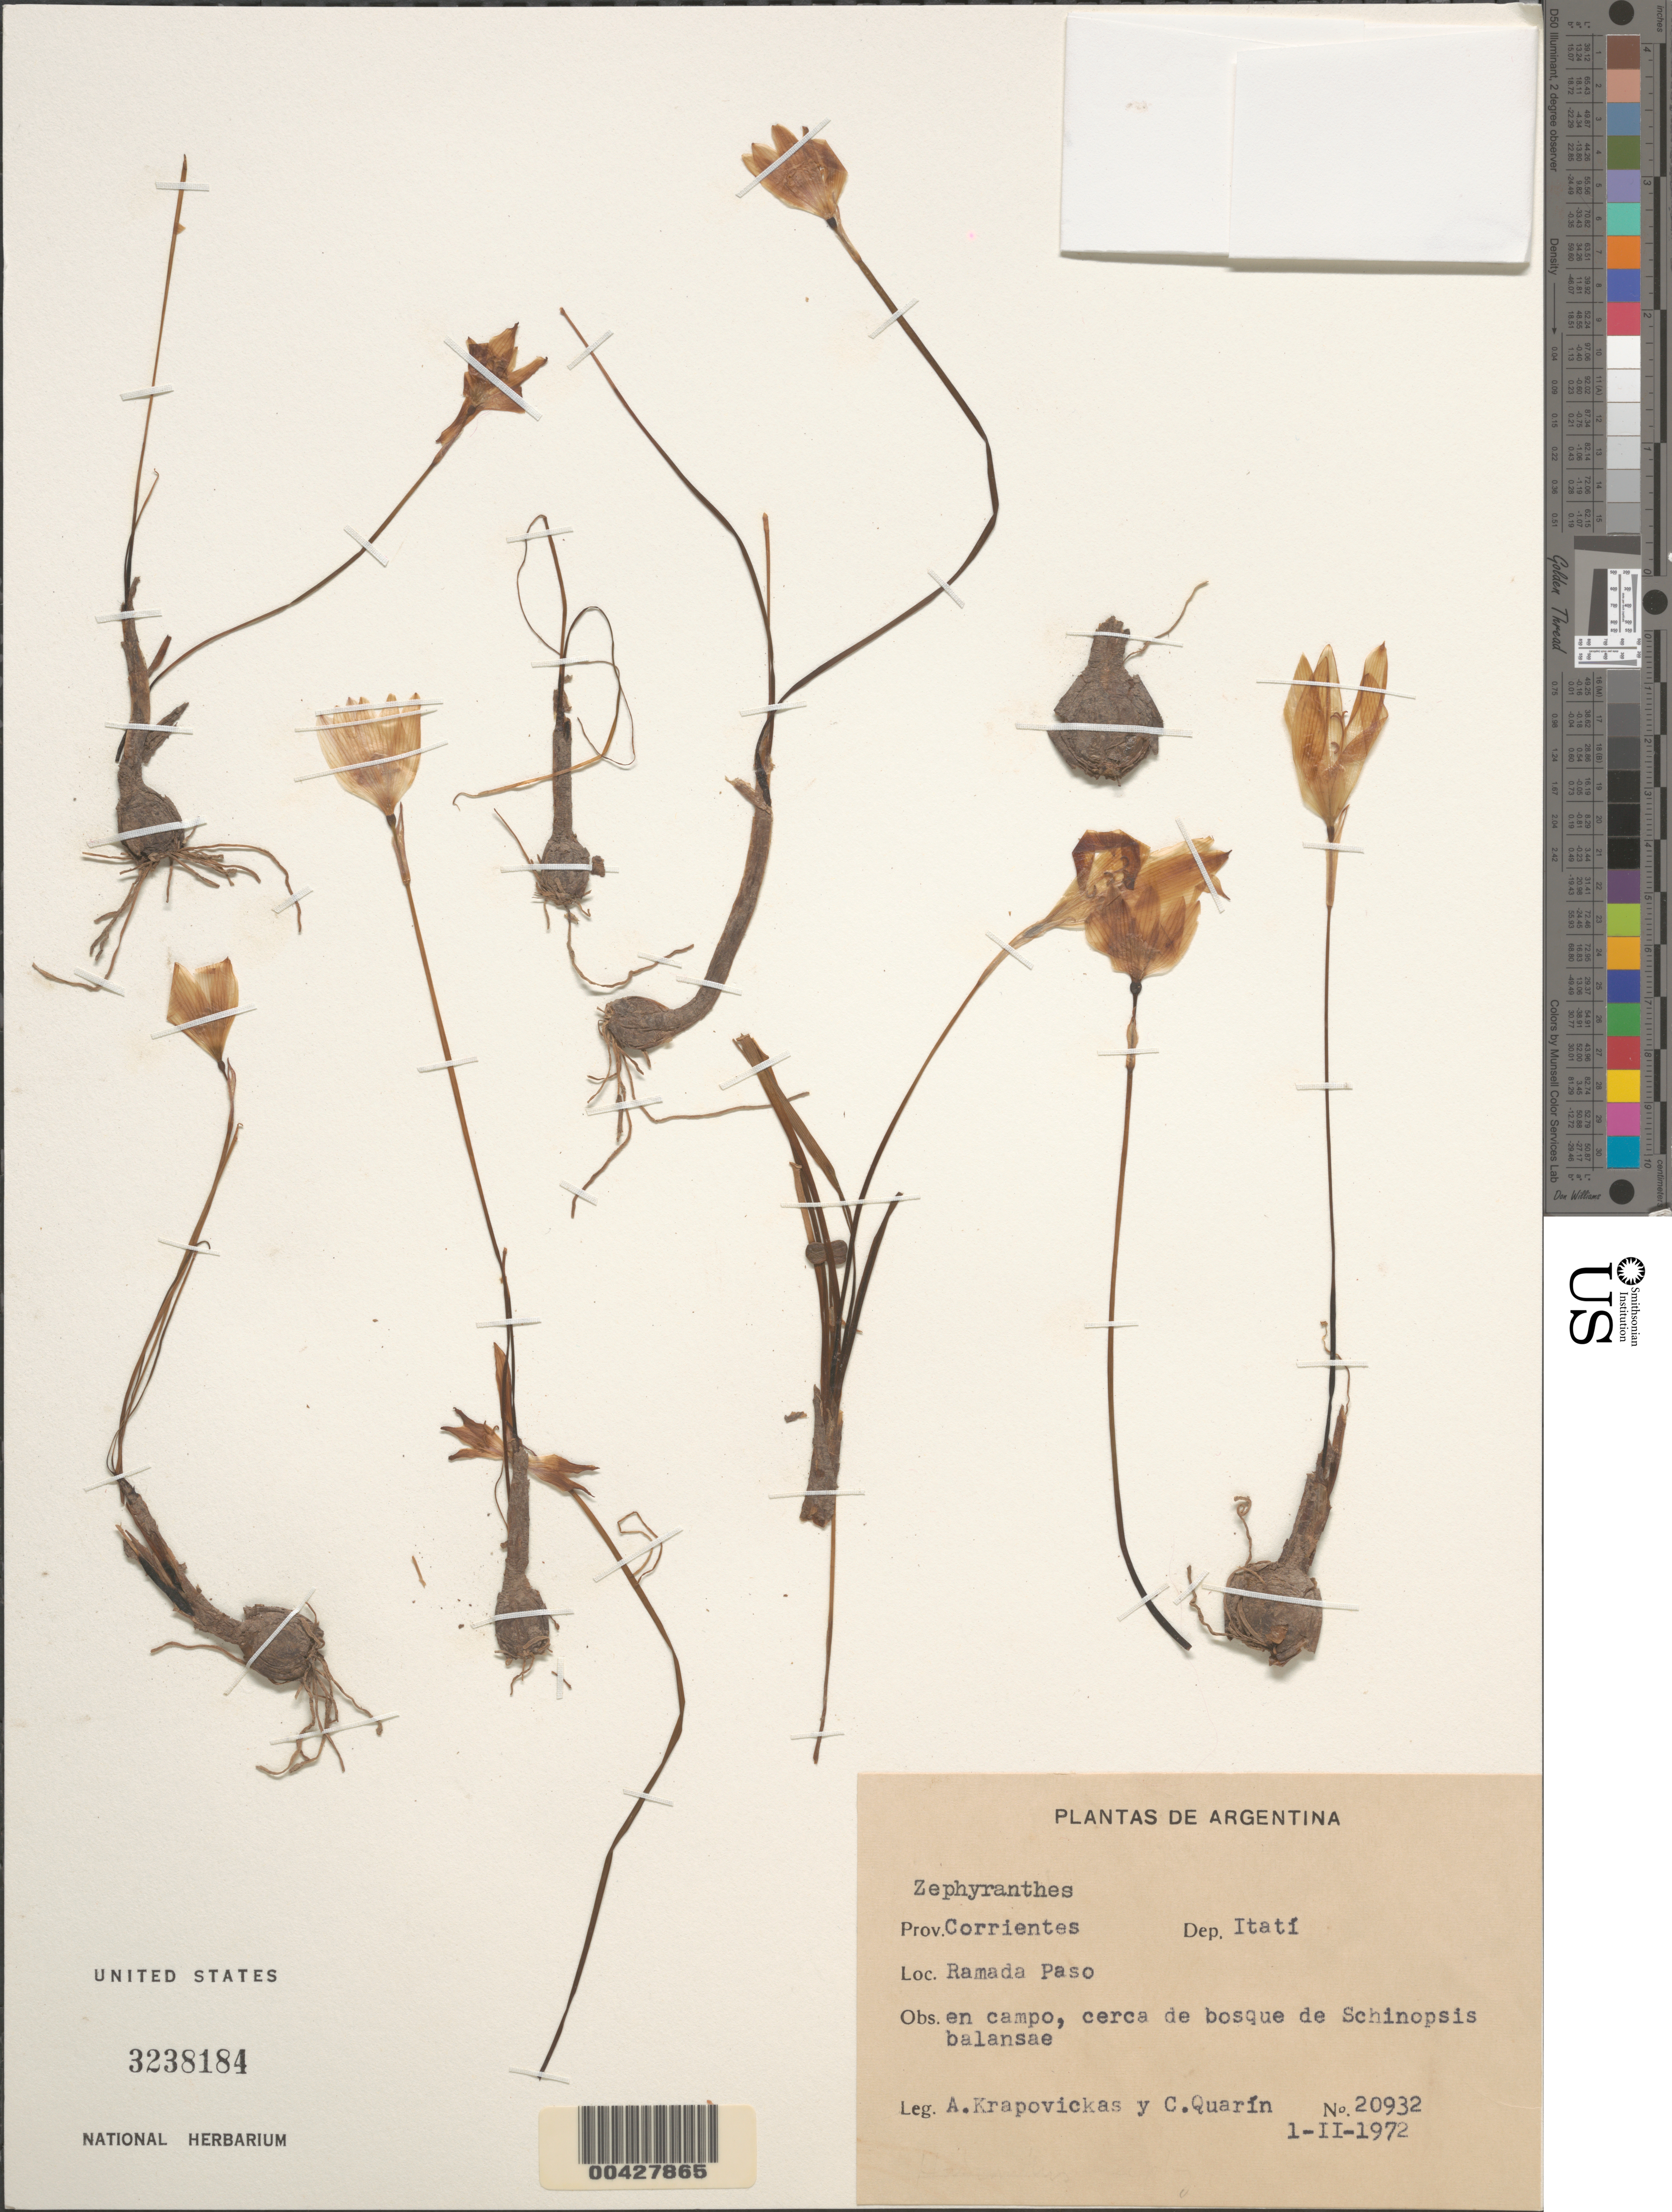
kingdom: Plantae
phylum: Tracheophyta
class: Liliopsida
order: Asparagales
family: Amaryllidaceae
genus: Zephyranthes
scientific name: Zephyranthes sp.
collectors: A. Krapovickas & C. Quarin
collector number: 20932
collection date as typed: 01 Feb 1972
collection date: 1972-02-01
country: Argentina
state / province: Corrientes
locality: Itati, Ramada Paso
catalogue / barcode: US 3238184